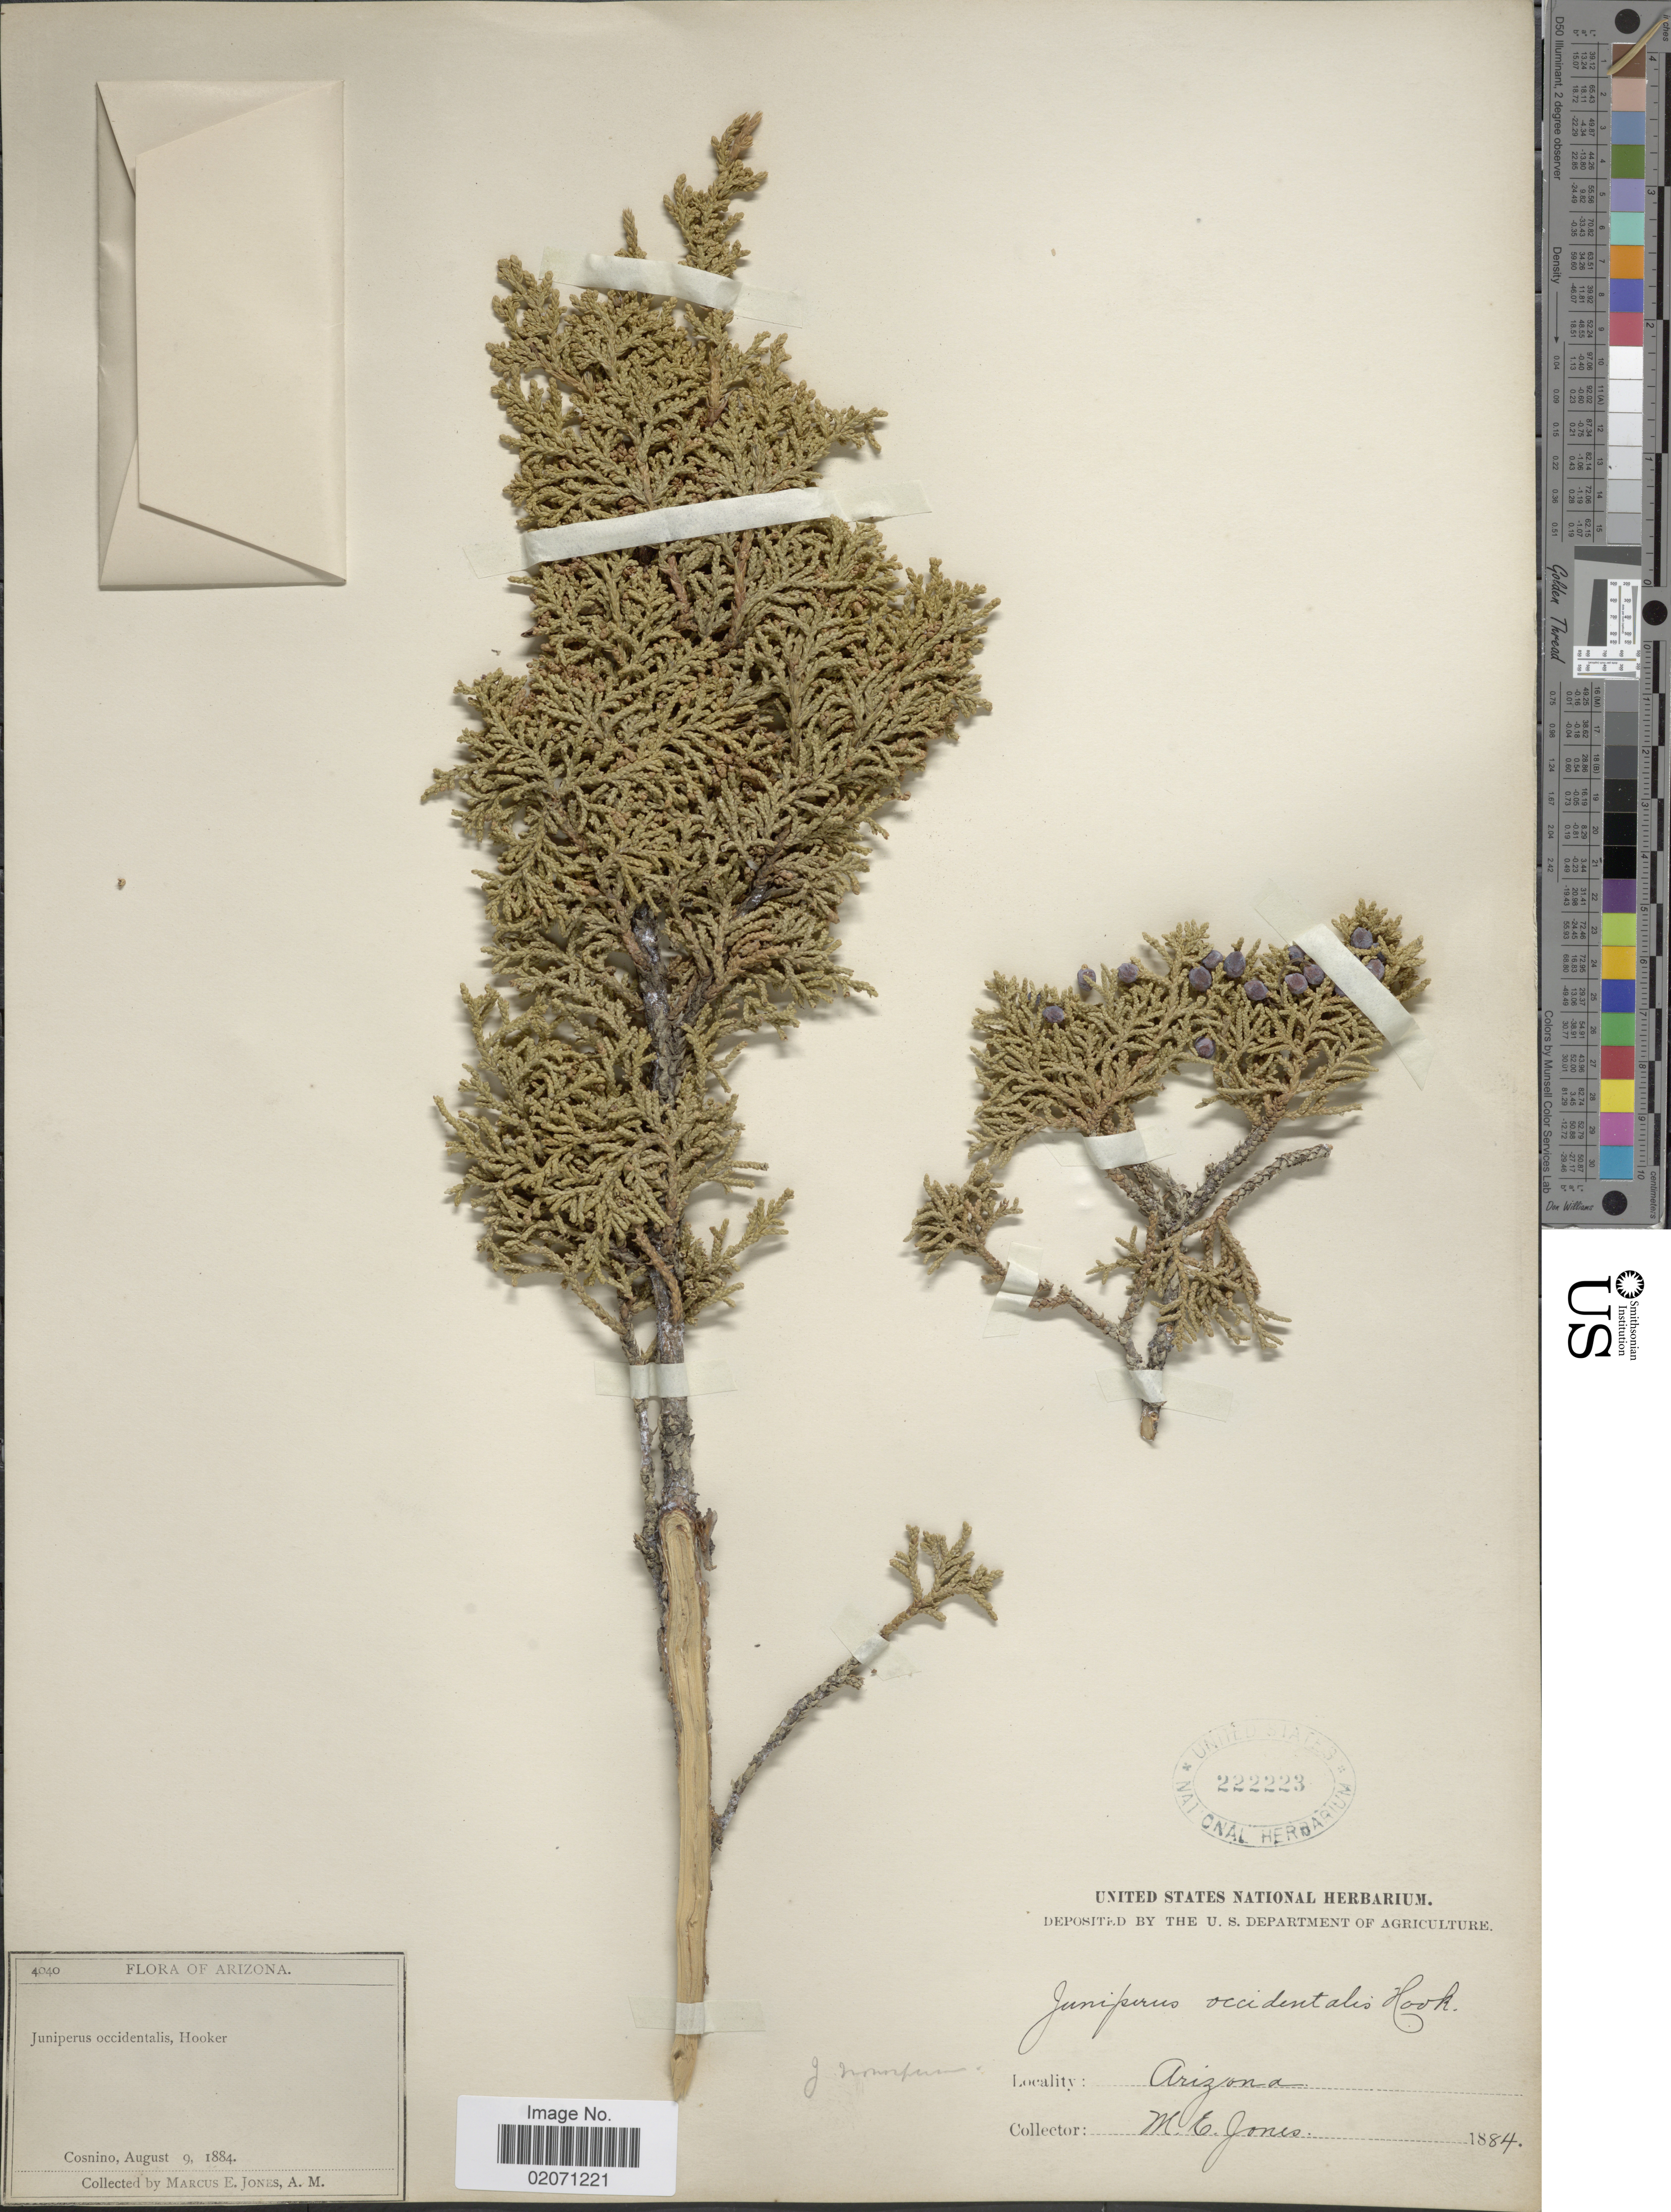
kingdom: Plantae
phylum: Tracheophyta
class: Pinopsida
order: Pinales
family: Cupressaceae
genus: Juniperus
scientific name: Juniperus monosperma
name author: (Engelm.) Sarg.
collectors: M. E. Jones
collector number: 4040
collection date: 1884-08-09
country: United States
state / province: Arizona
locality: Cosnino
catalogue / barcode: US 222223